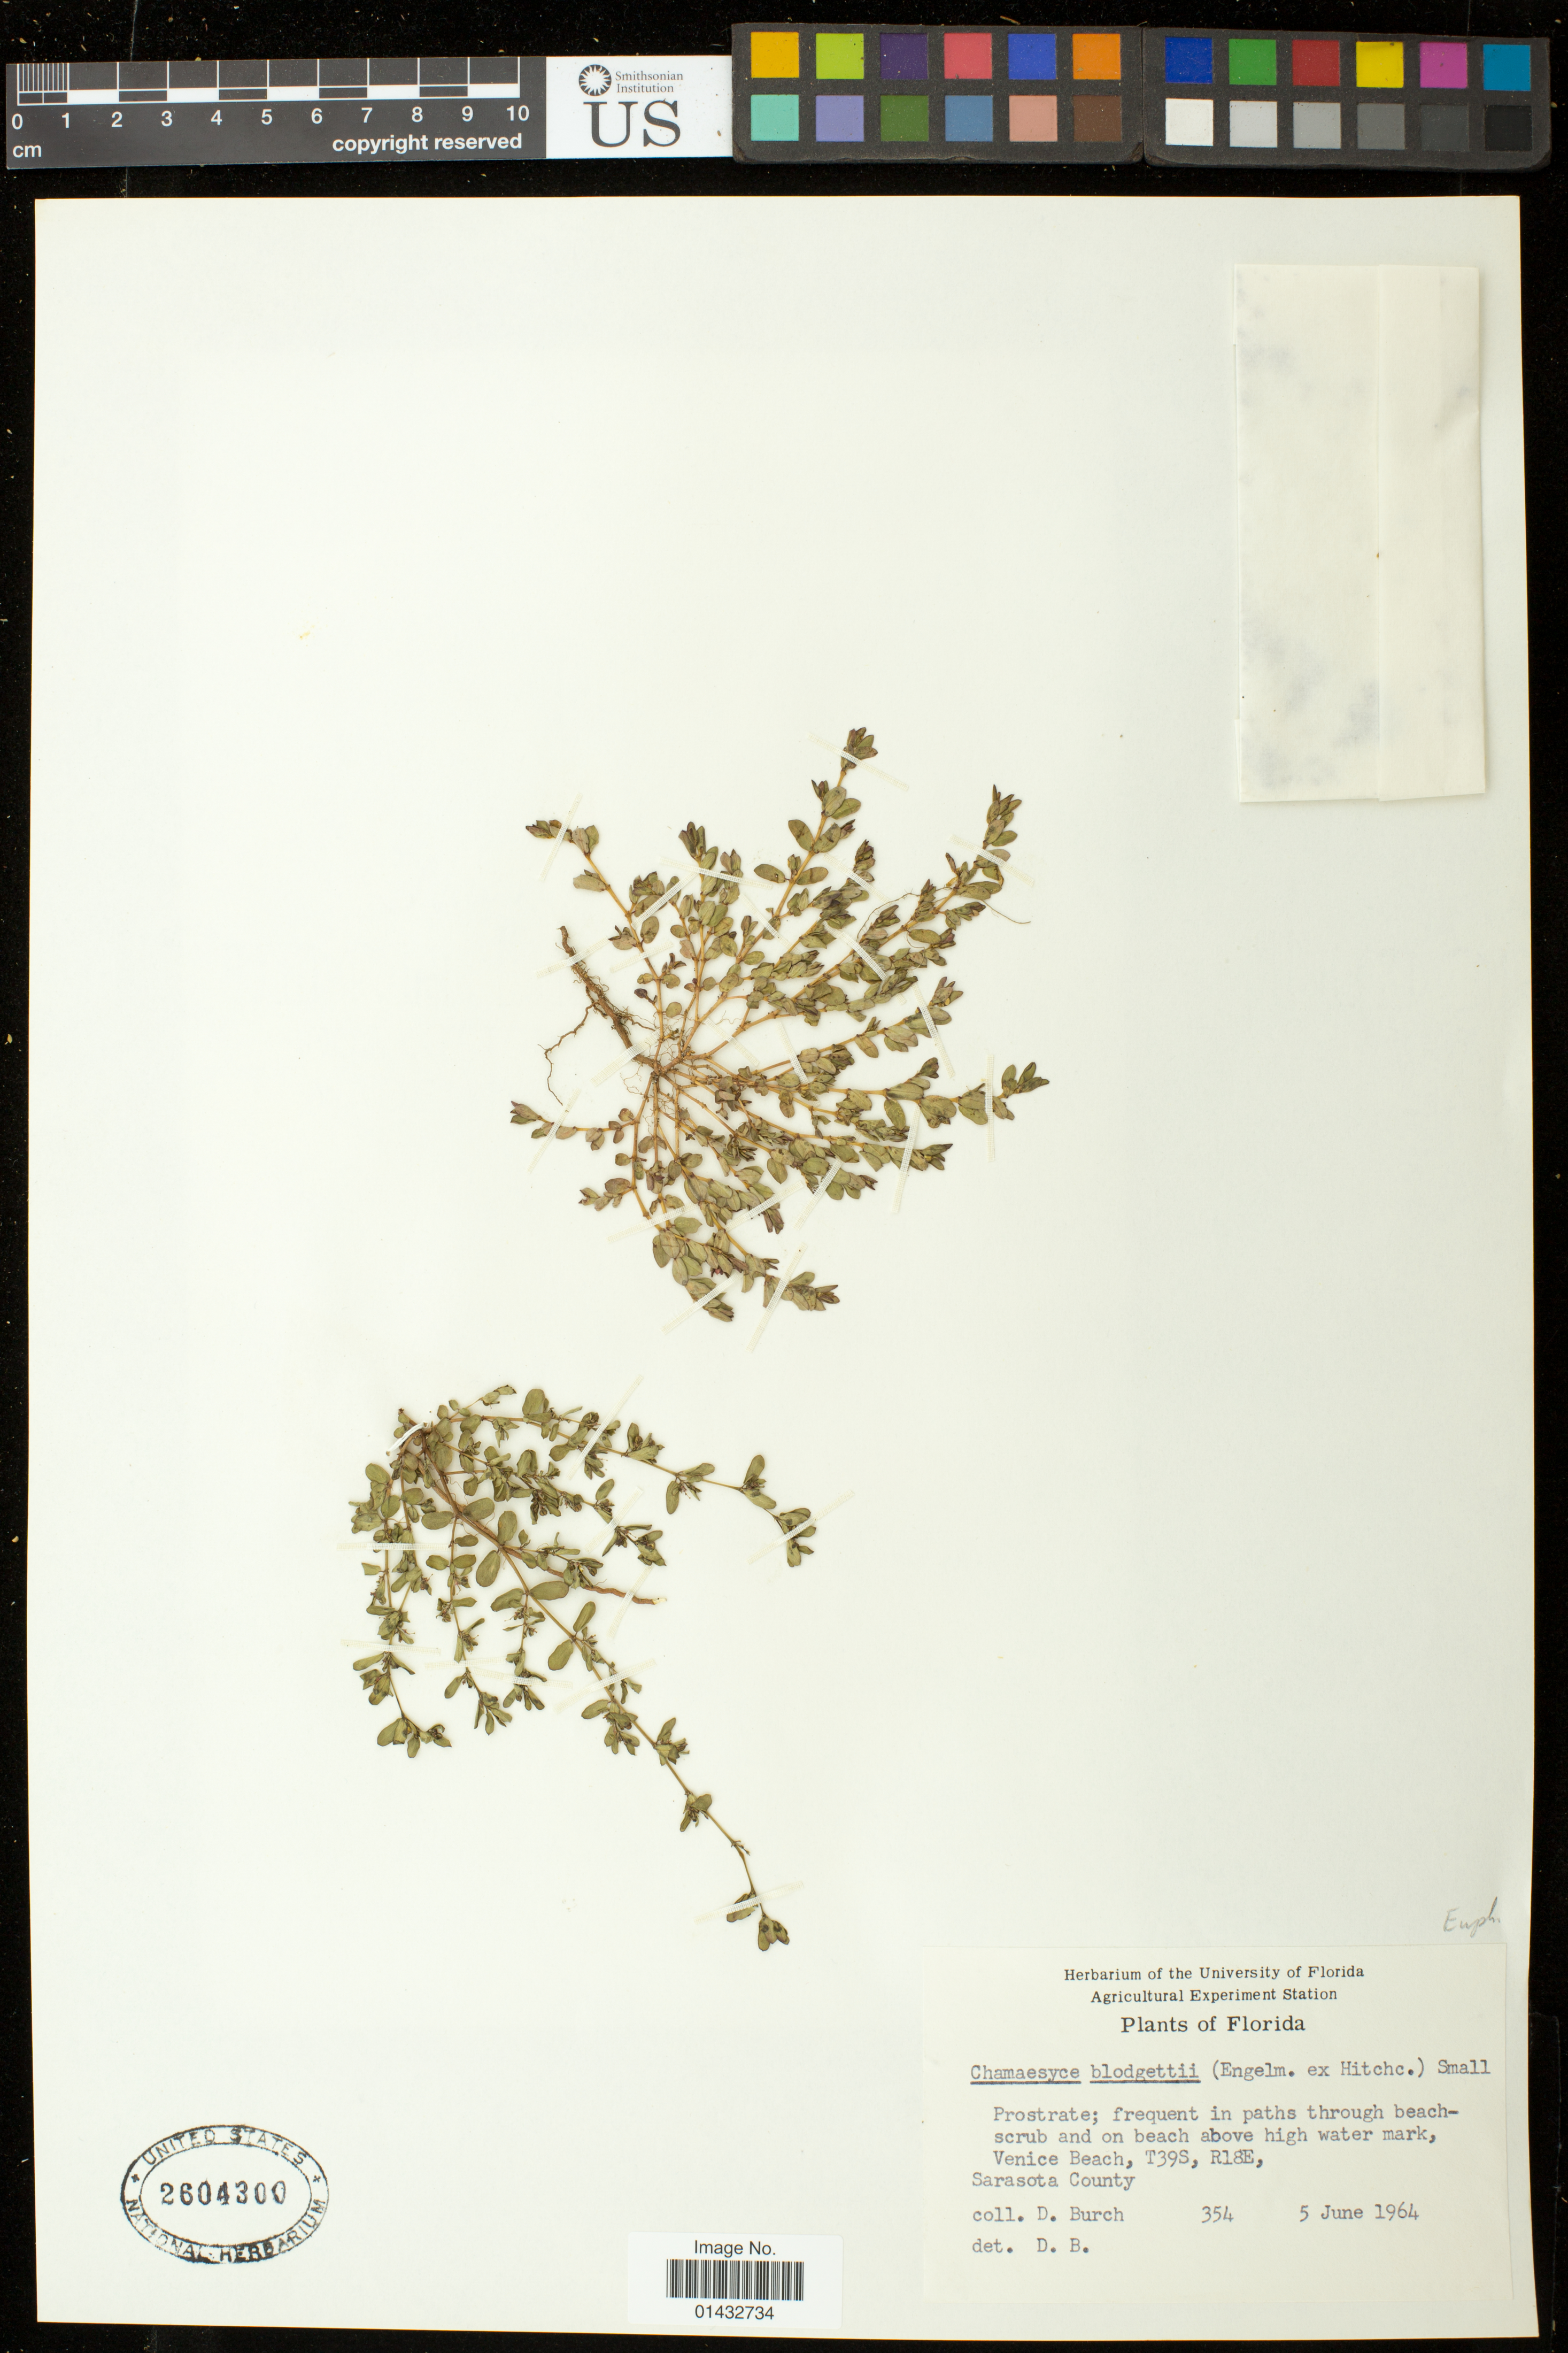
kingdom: Plantae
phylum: Tracheophyta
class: Magnoliopsida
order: Malpighiales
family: Euphorbiaceae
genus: Euphorbia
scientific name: Euphorbia blodgettii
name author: Engelm. ex Hitchc.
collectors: D. Burch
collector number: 354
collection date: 1964-06-05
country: United States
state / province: Florida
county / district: Sarasota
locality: Venice Beach, T39S, R18E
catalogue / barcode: US 2604300